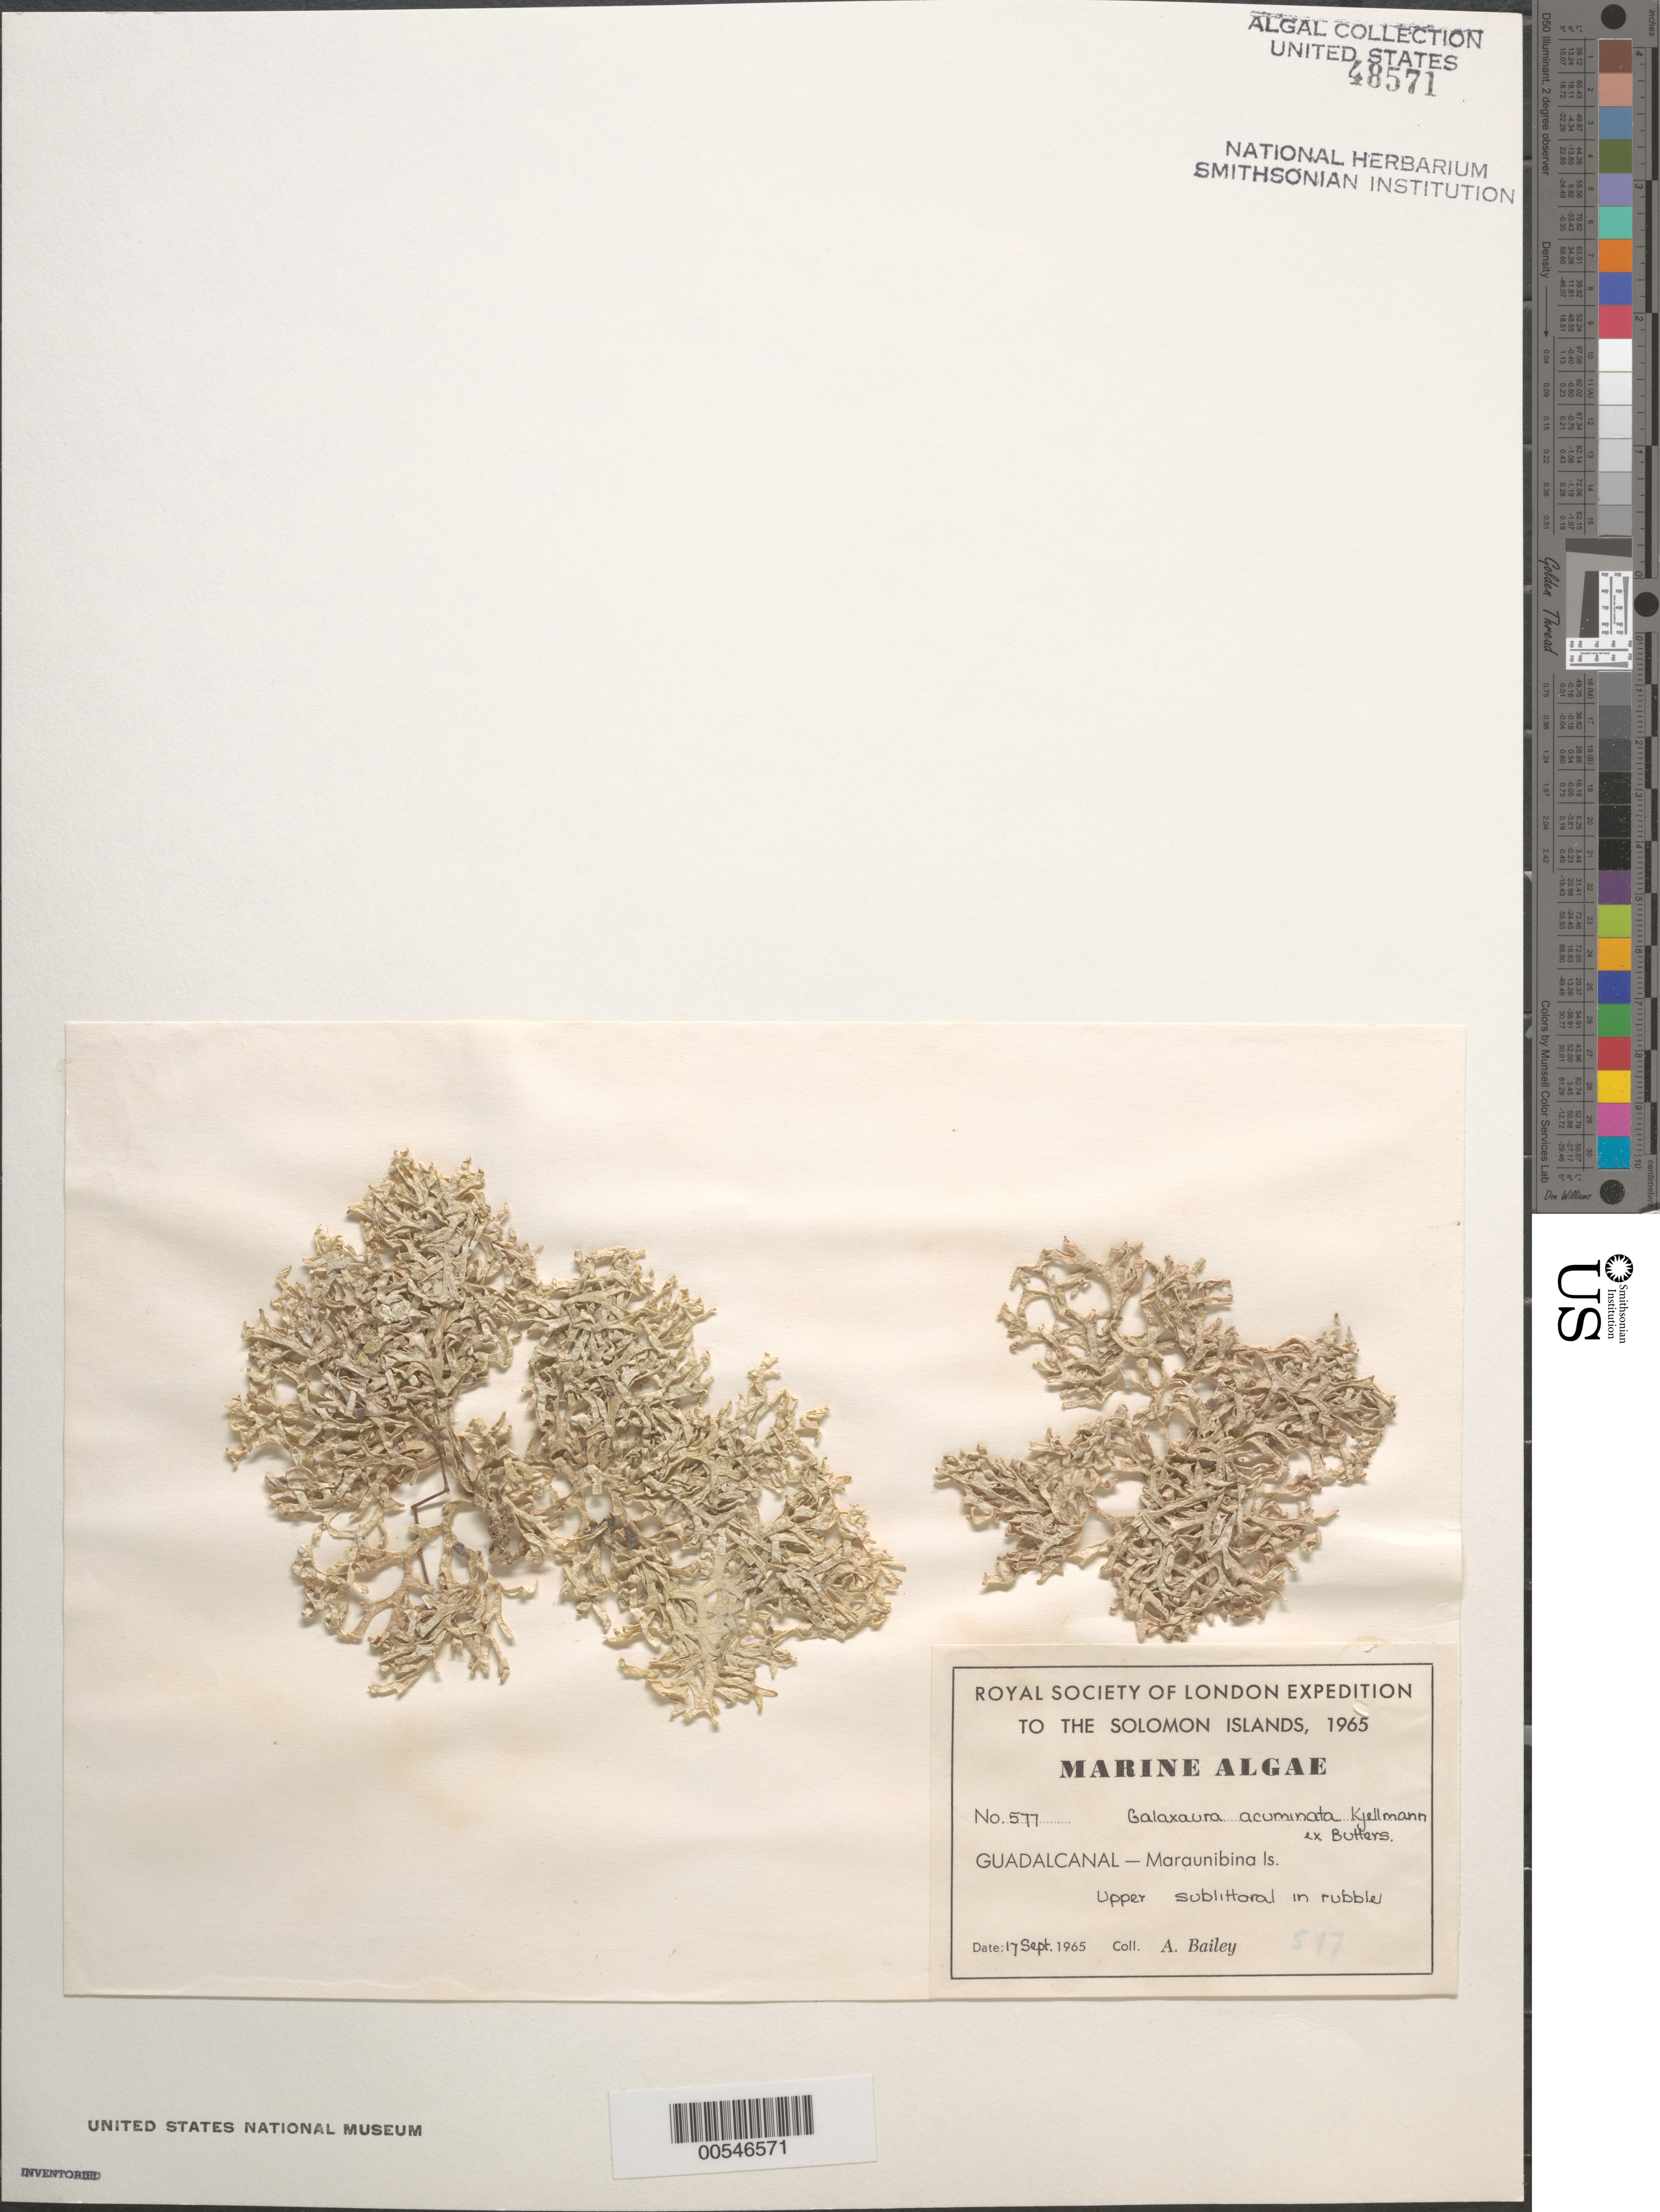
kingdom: Plantae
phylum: Rhodophyta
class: Florideophyceae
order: Nemaliales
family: Galaxauraceae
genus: Galaxaura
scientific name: Galaxaura apiculata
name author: Kjellm.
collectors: A. Bailey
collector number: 577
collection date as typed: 17 Sep 1965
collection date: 1965-09-17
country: Solomon Islands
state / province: Guadalcanal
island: Maraunibina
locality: Maraunibina Island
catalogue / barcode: US 48571